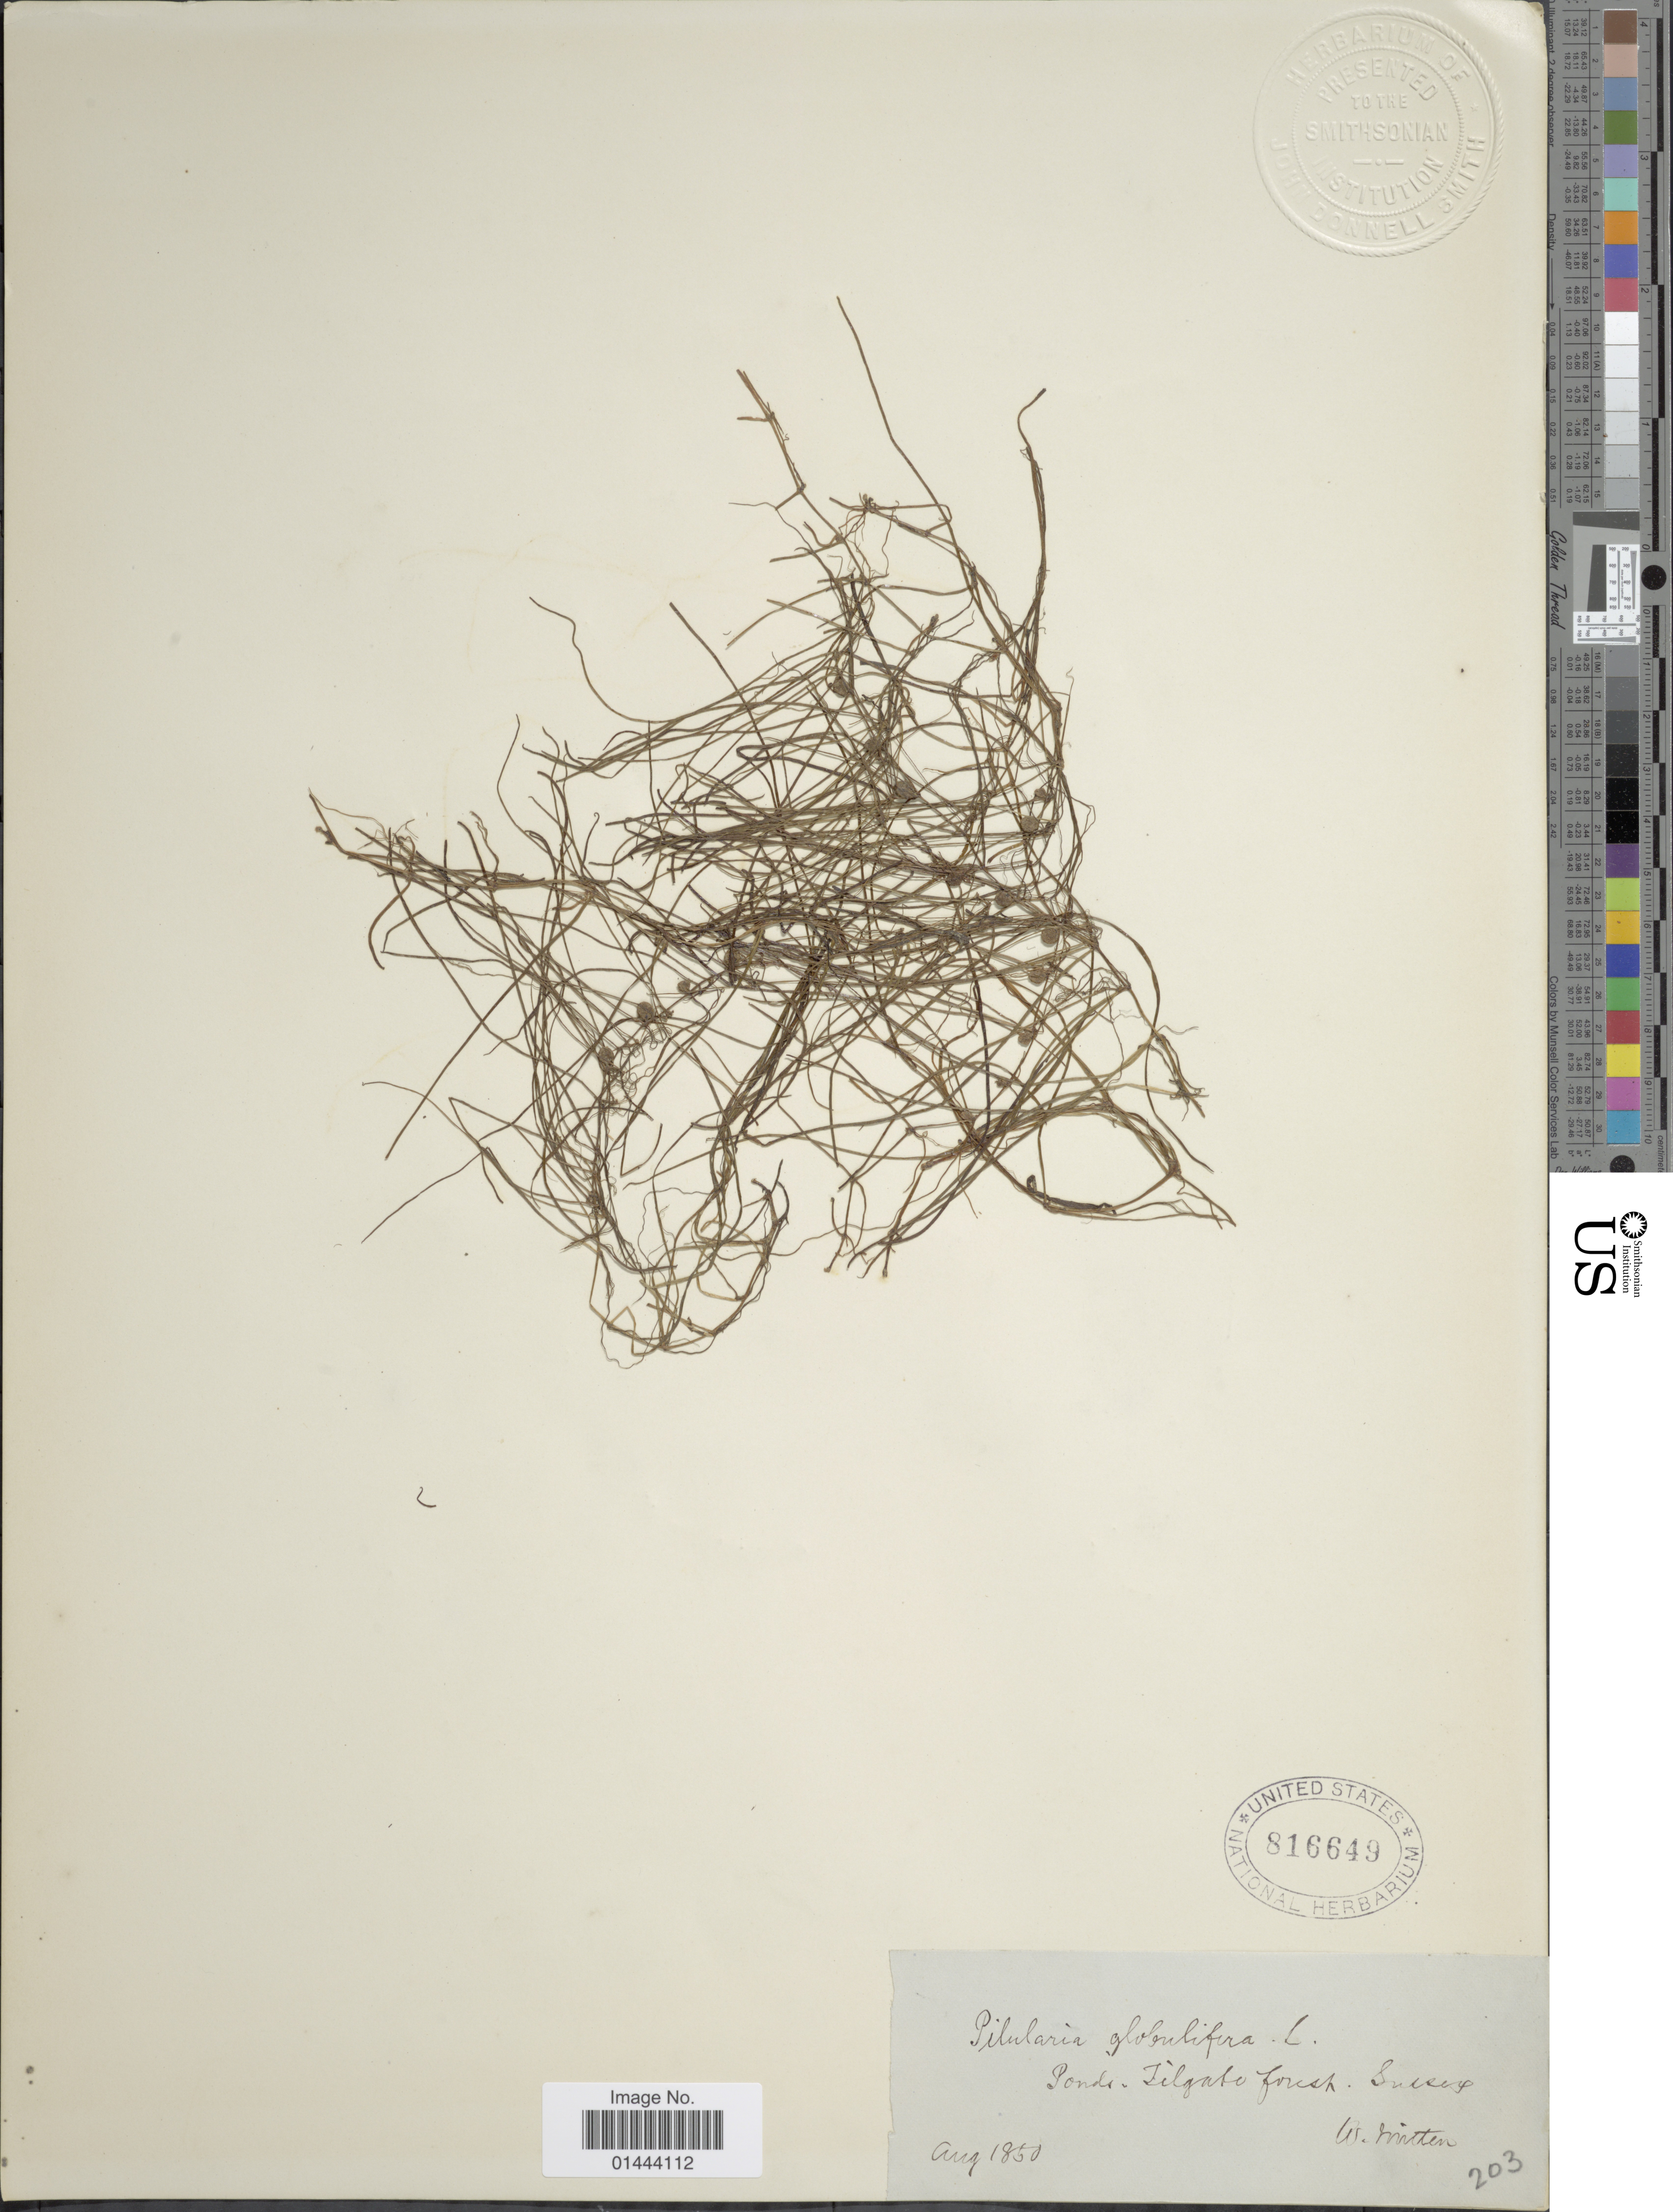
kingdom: Plantae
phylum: Tracheophyta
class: Polypodiopsida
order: Salviniales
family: Marsileaceae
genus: Pilularia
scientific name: Pilularia globulifera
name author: L.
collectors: W. Mitten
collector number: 203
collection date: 1850-08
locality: Ponds, Tilgate foresh, Suesep [interpreted]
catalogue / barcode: US 816649